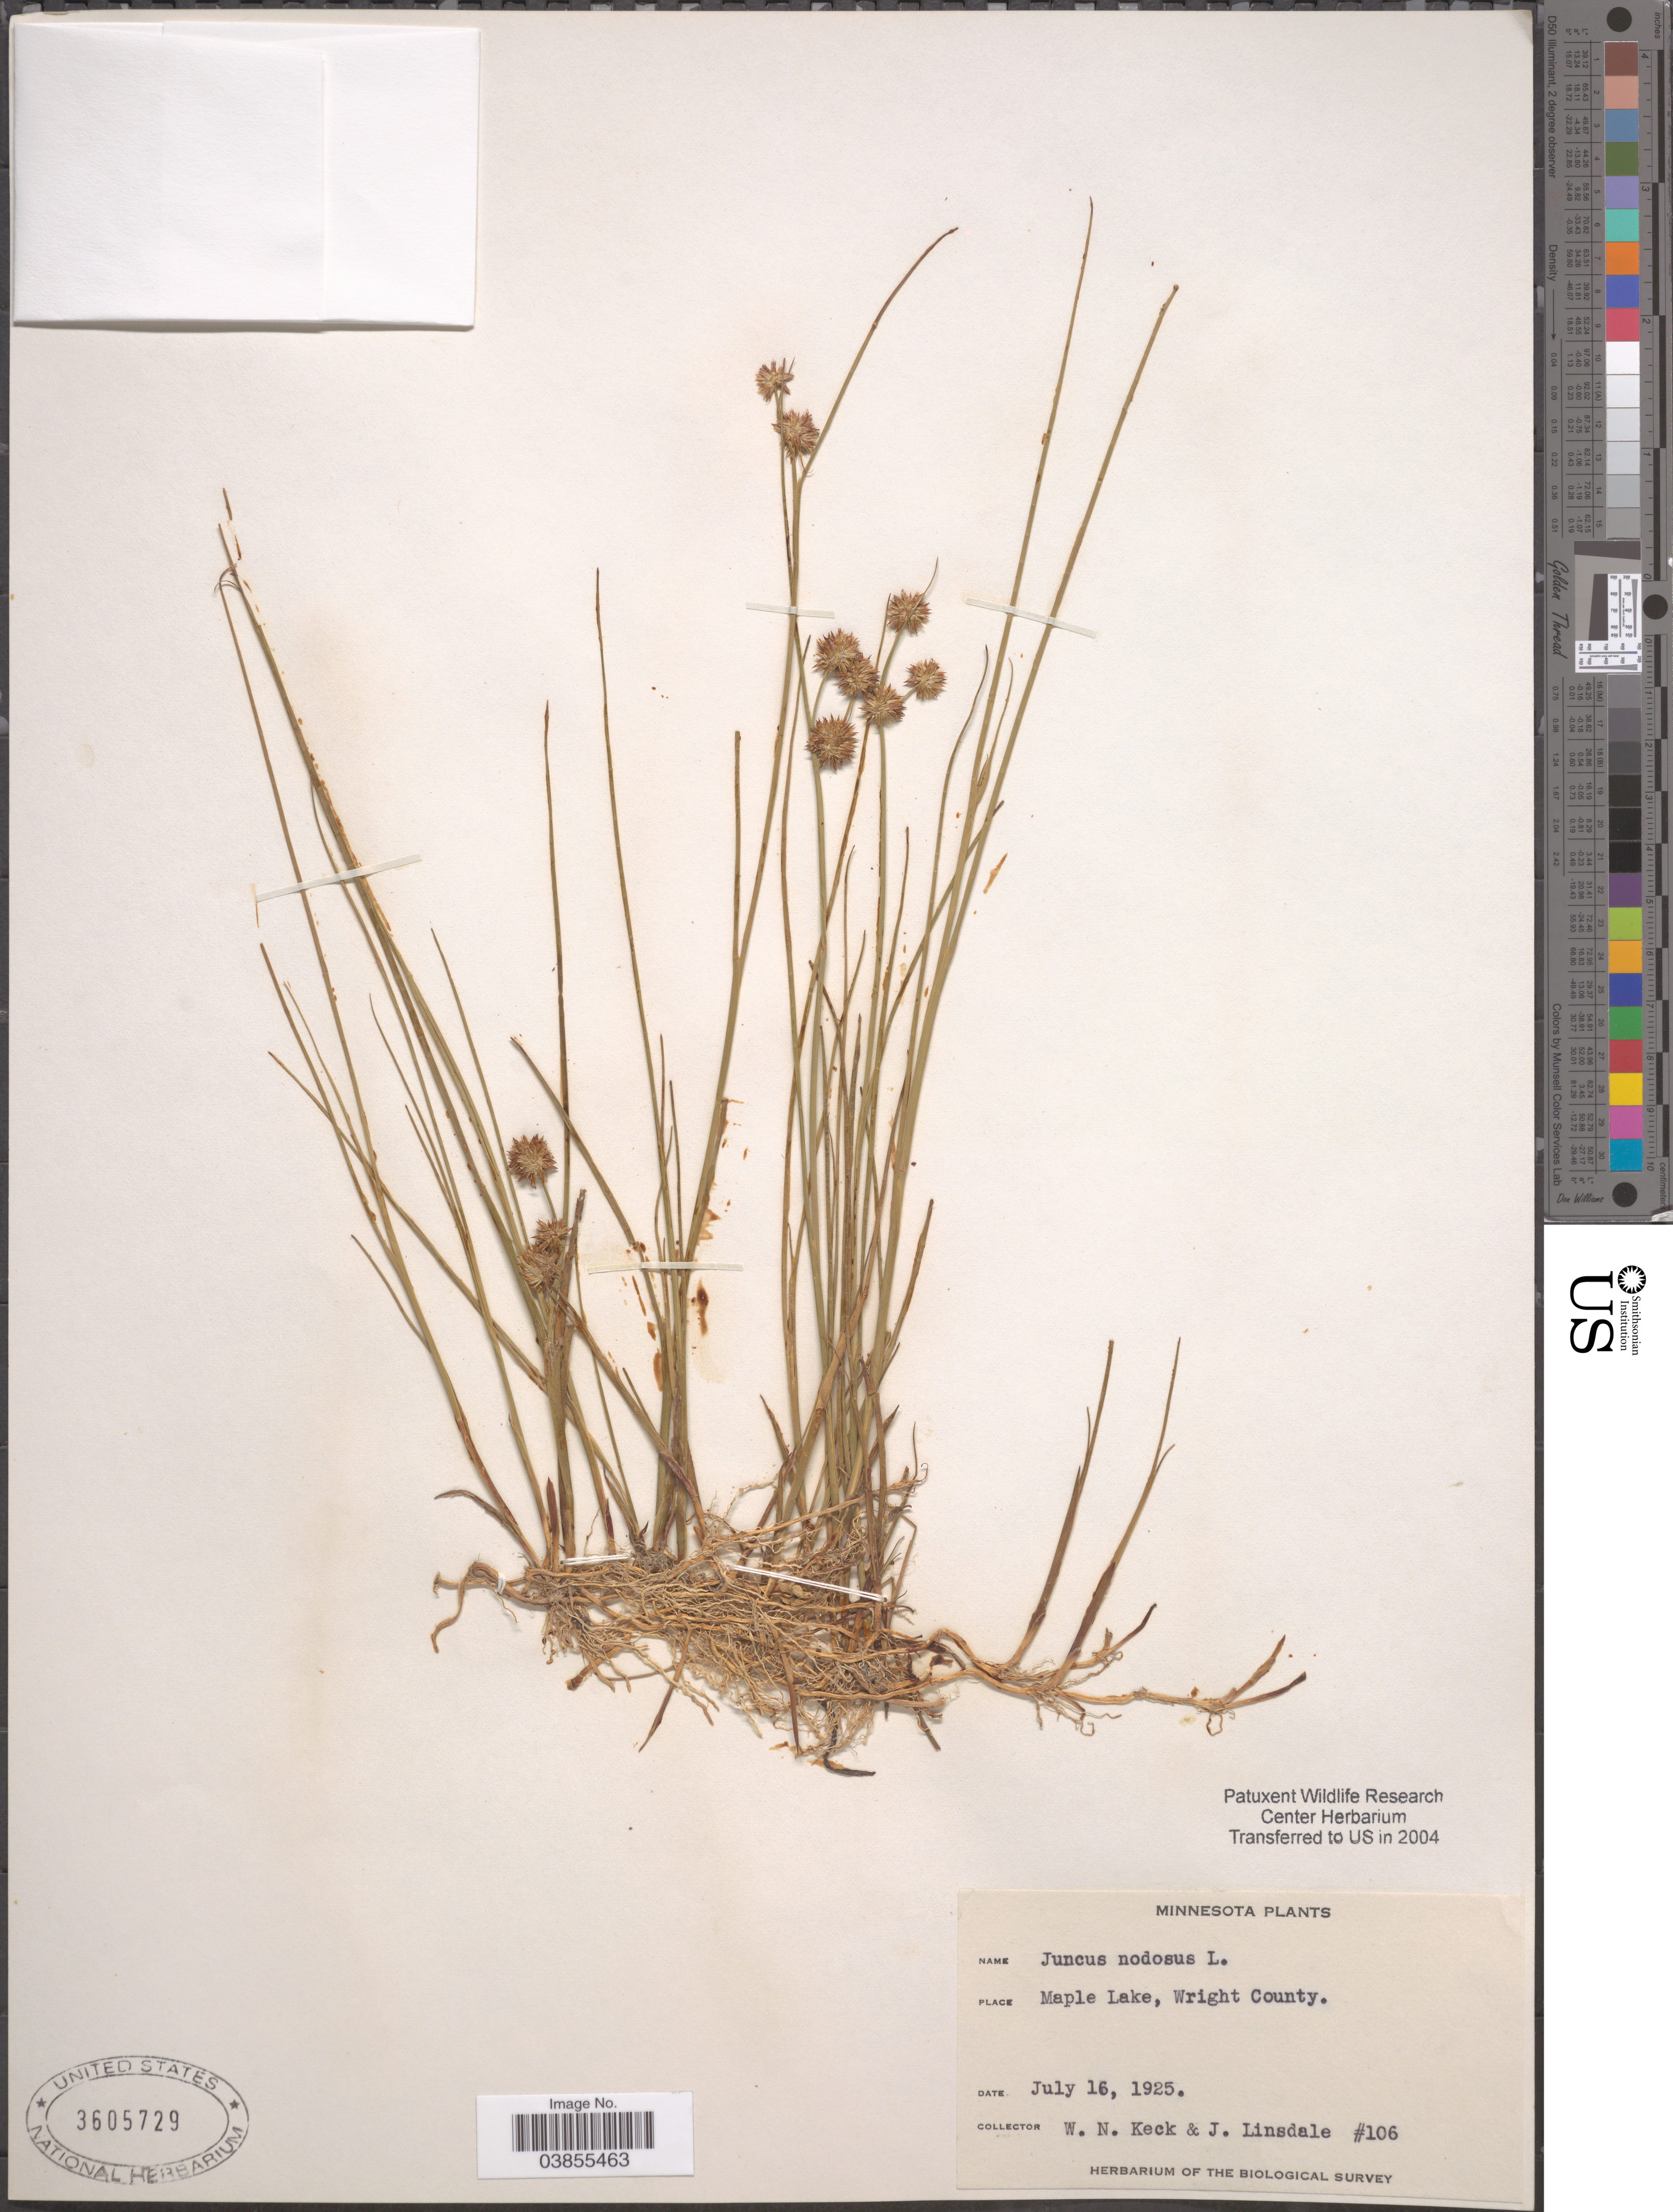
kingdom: Plantae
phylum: Tracheophyta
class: Liliopsida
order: Poales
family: Juncaceae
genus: Juncus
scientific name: Juncus nodosus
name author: L.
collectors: W. Keck & J. Linsdale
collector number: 106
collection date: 1925-07-16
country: United States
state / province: Minnesota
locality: Maple Lake, Wright County.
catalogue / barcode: US 3605729